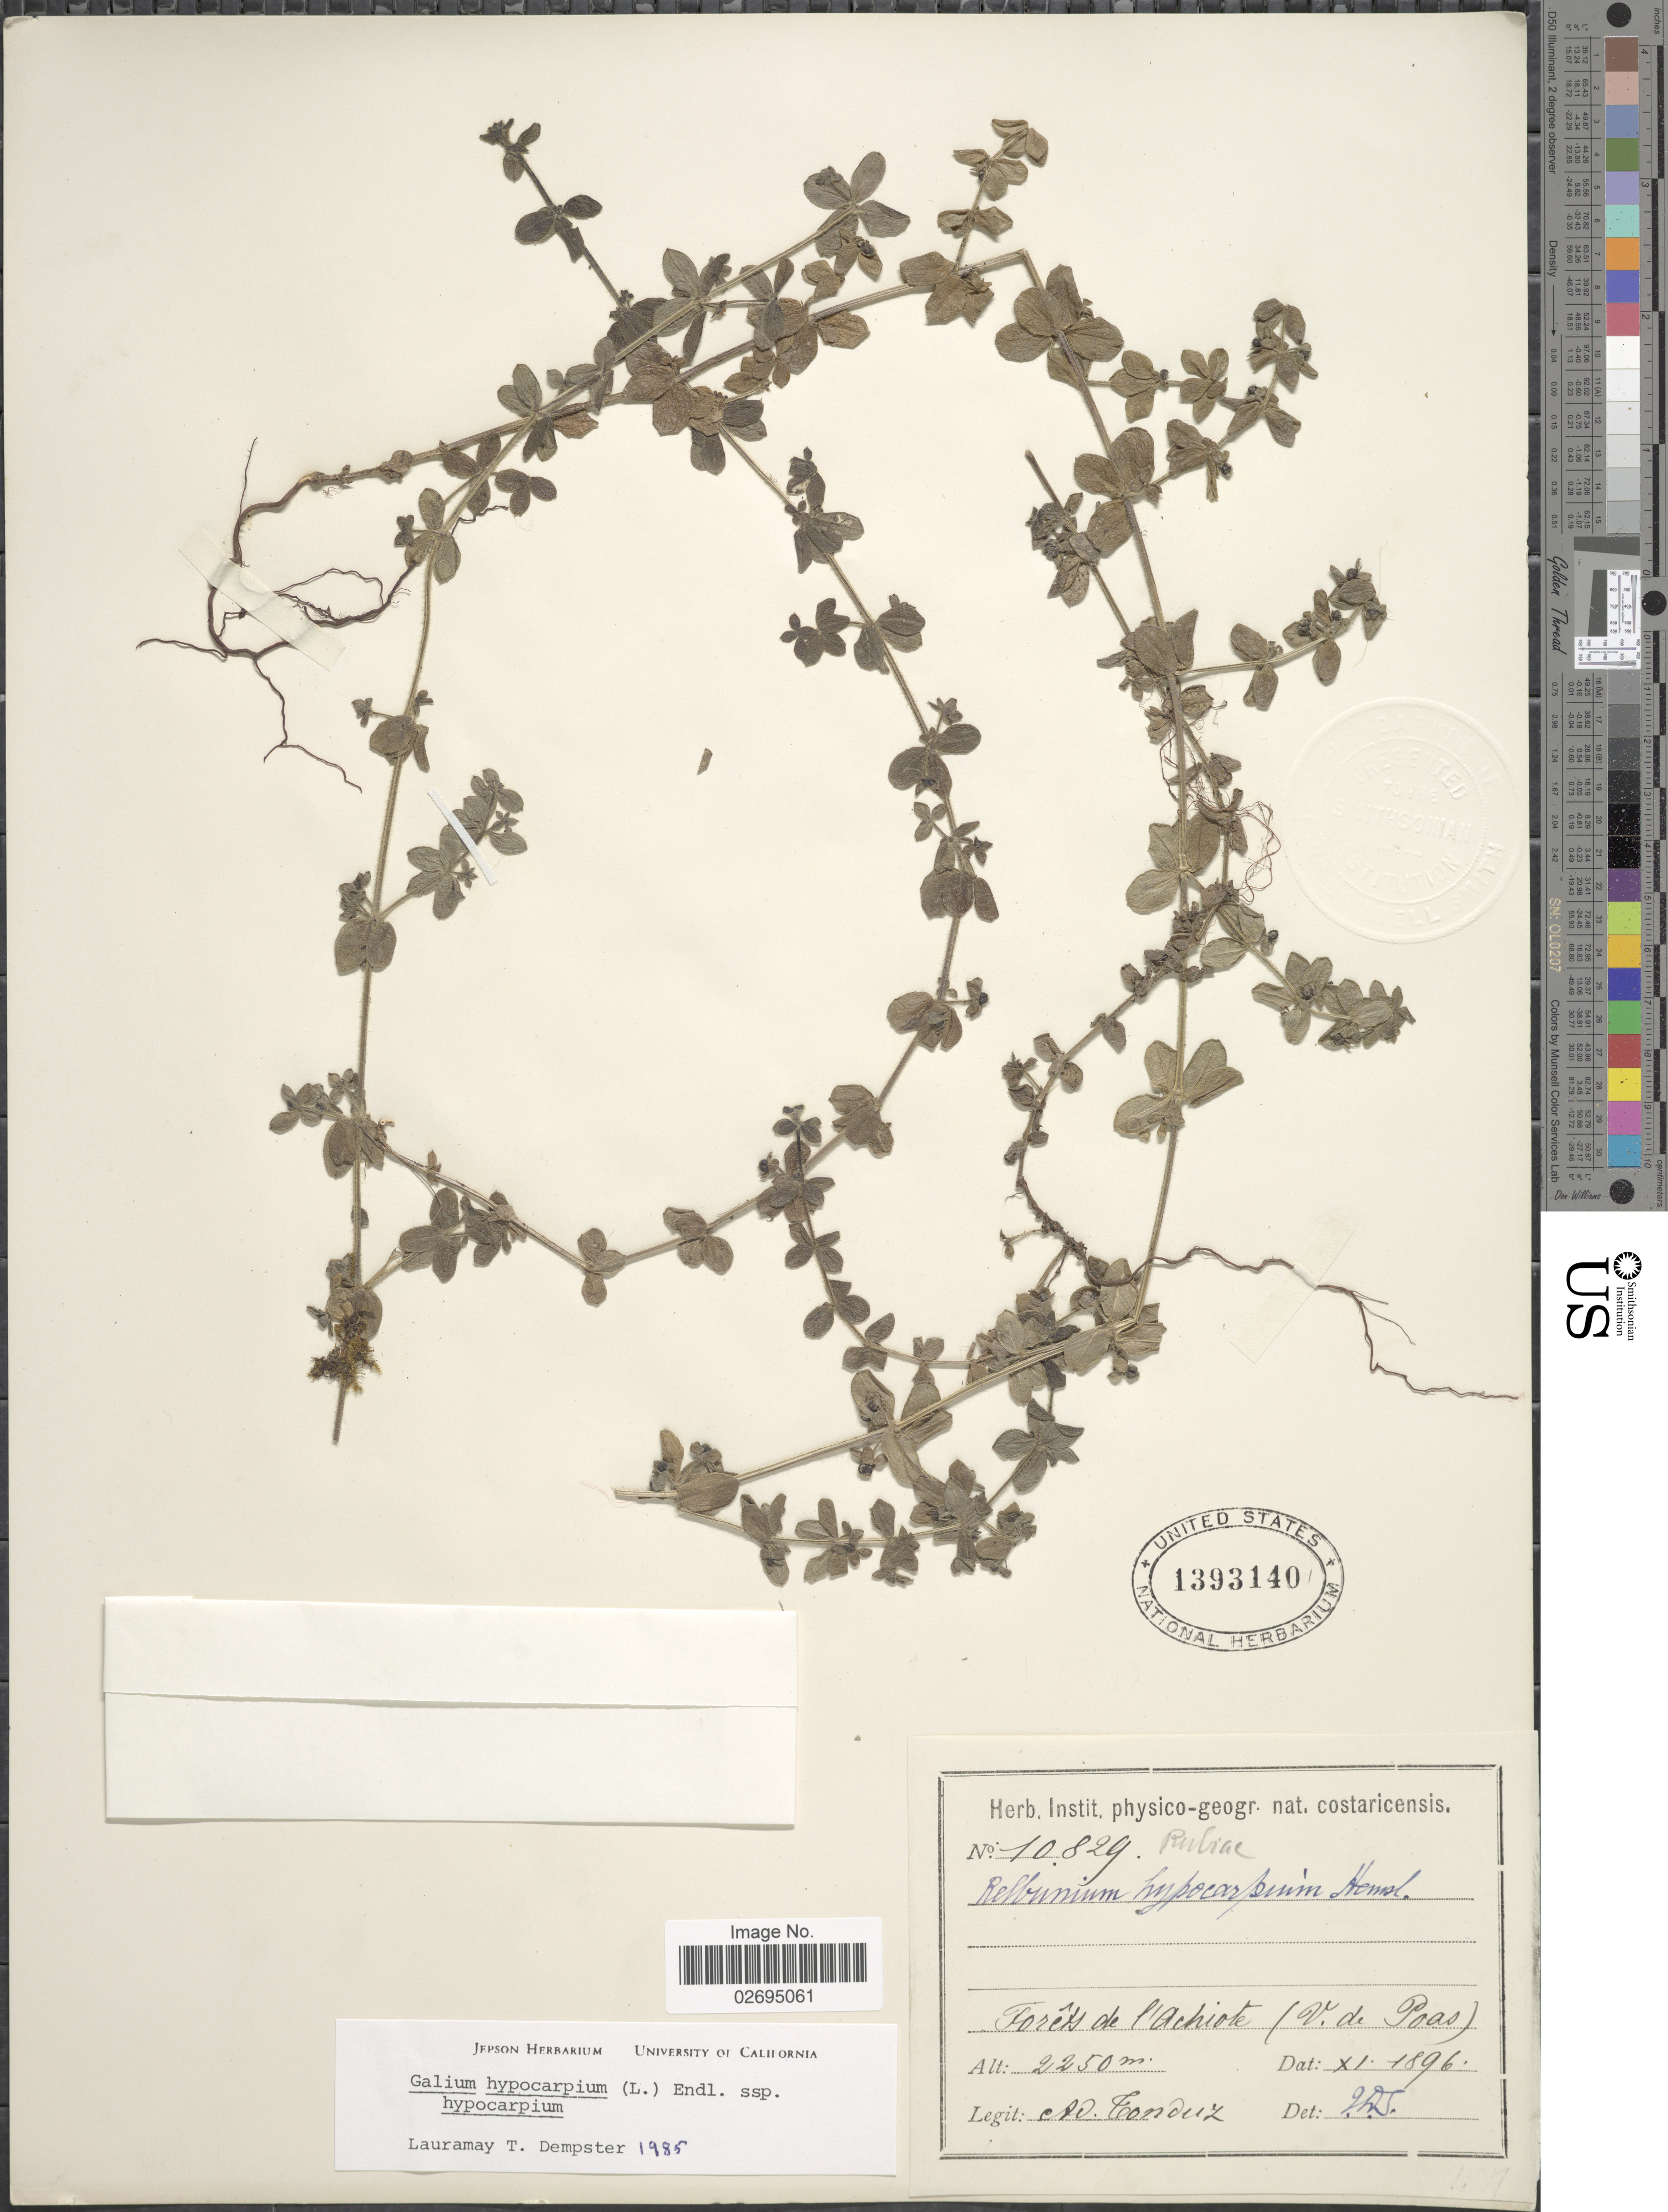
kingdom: Plantae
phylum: Tracheophyta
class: Magnoliopsida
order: Gentianales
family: Rubiaceae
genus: Galium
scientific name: Galium hypocarpium subsp. hypocarpium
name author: (L.) Endl. ex Griseb.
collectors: A. Tonduz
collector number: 10829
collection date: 1896-11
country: Costa Rica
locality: Forêts de l'Achiote (V. de Poas)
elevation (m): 2250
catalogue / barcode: US 1393140